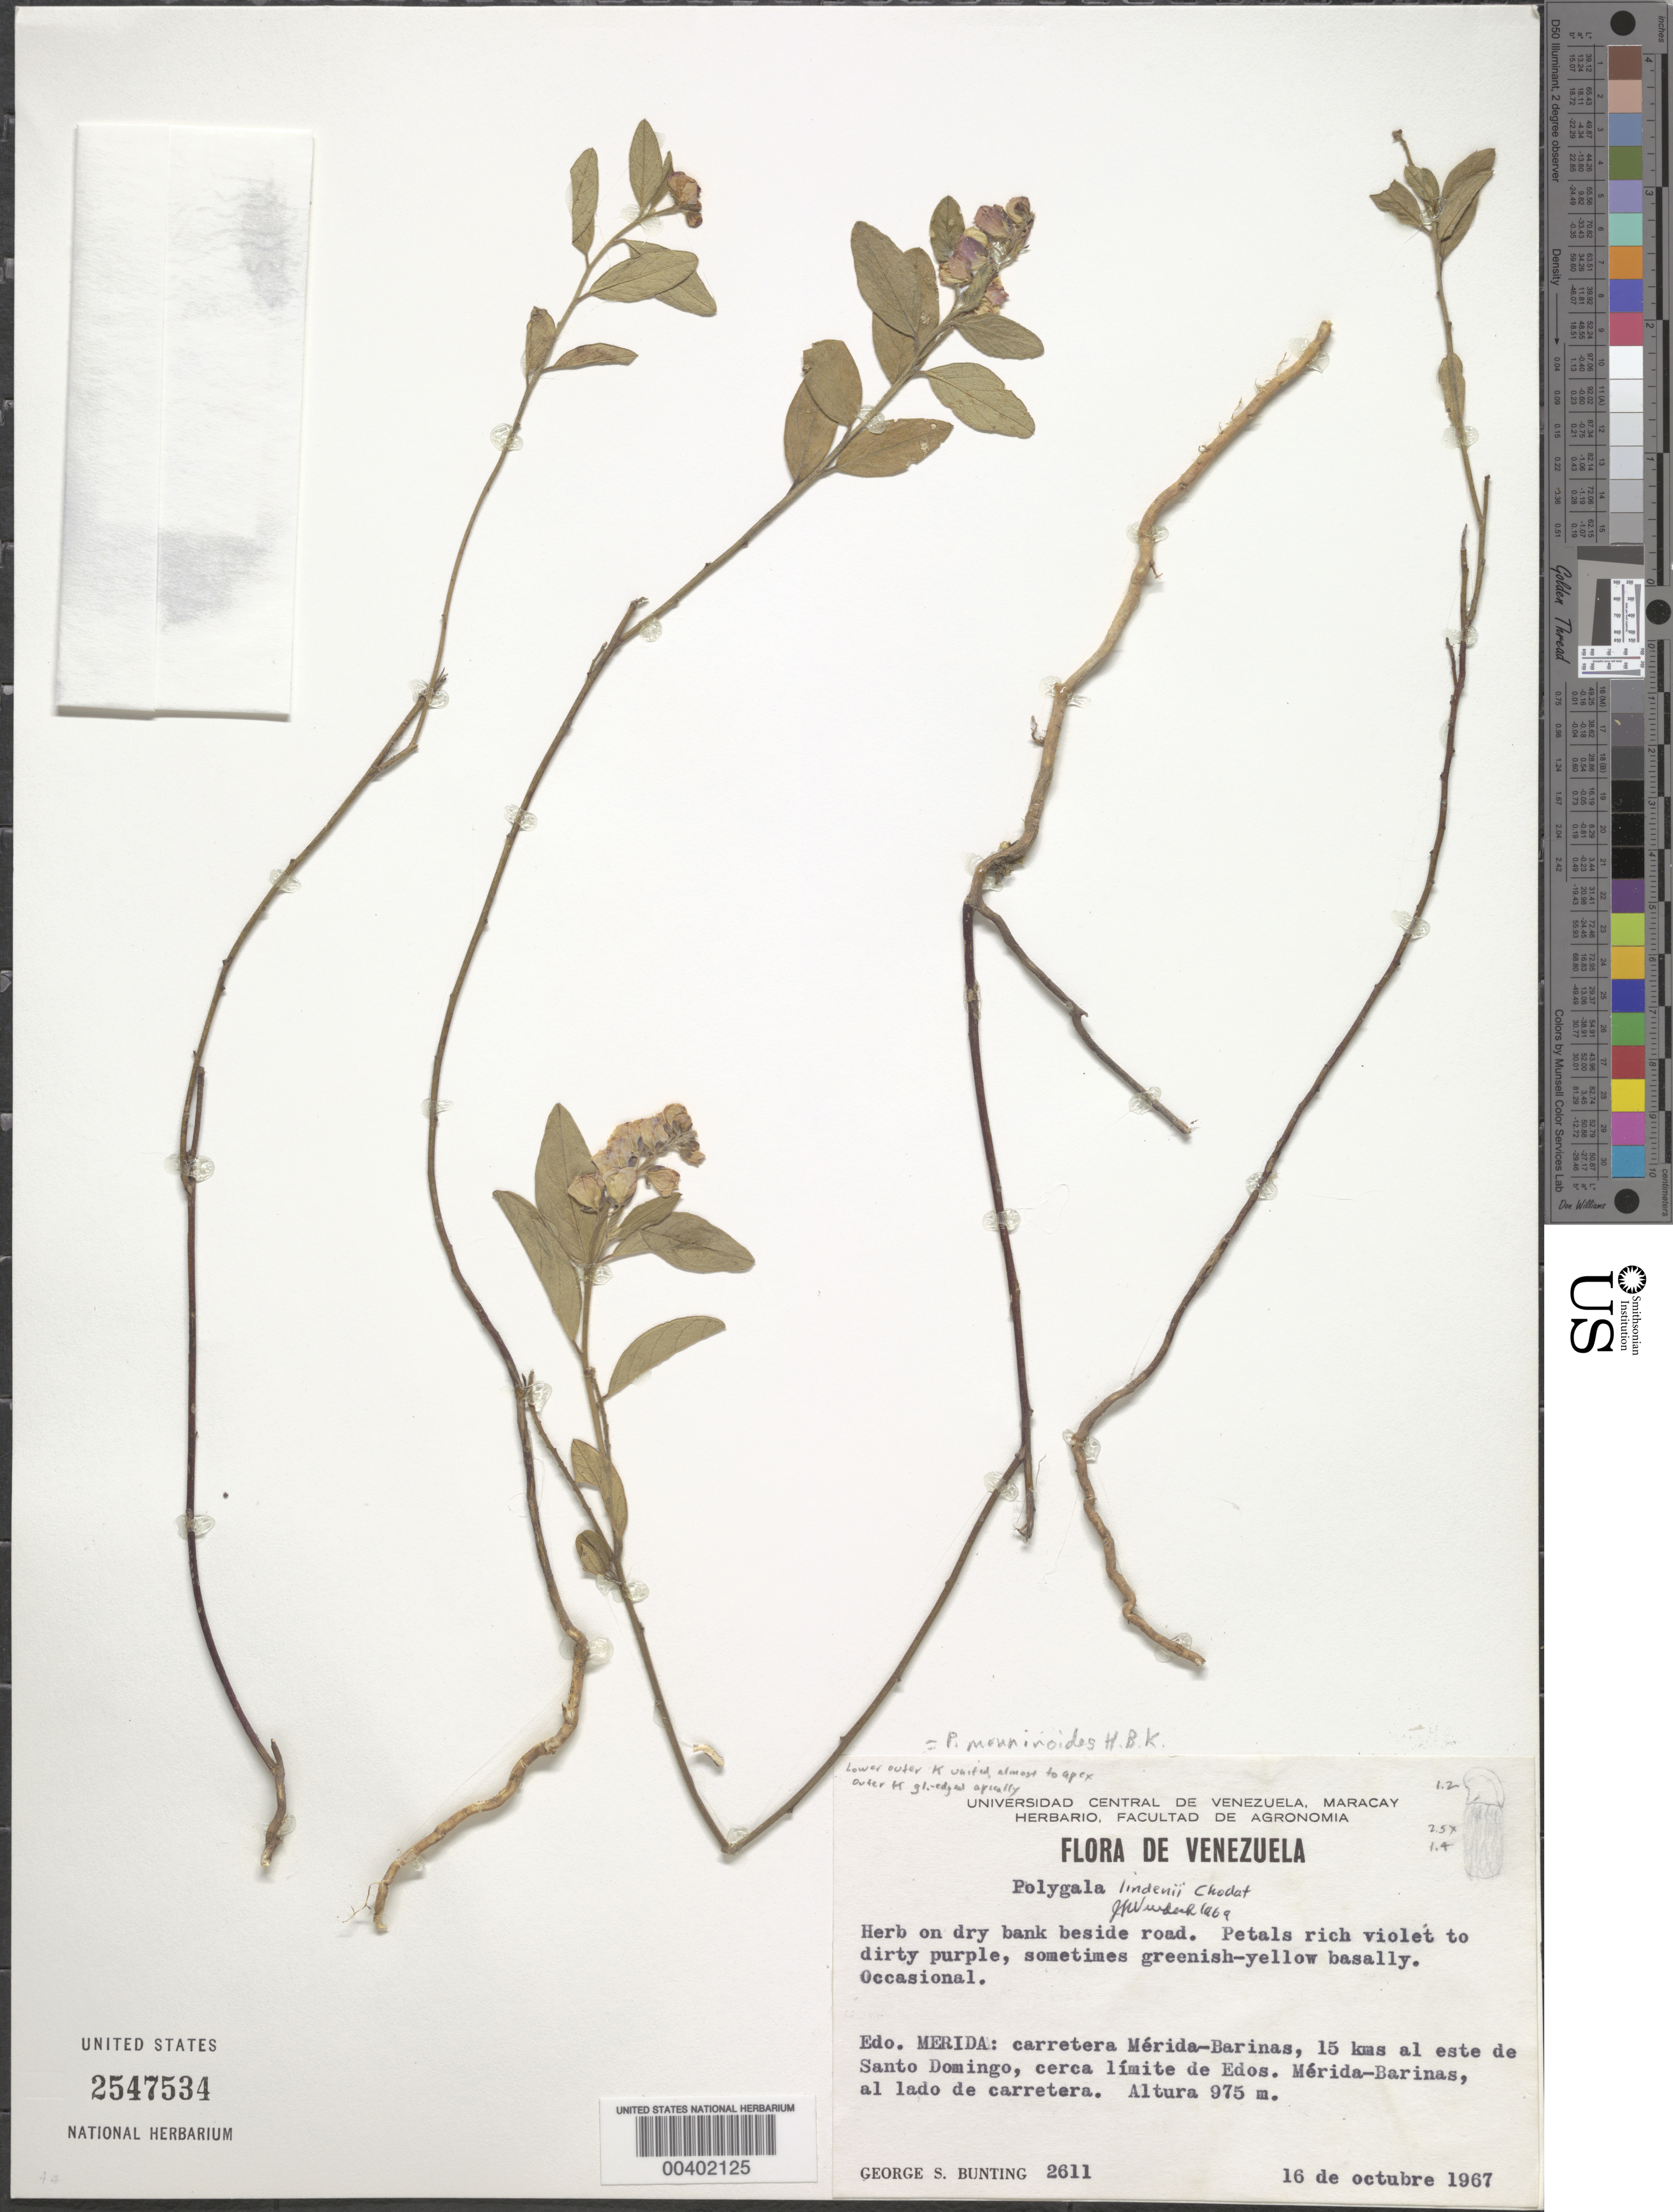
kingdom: Plantae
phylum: Tracheophyta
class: Magnoliopsida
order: Fabales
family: Polygalaceae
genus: Asemeia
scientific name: Asemeia monninoides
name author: (Kunth) J.F.B. Pastore & J.R. Abbott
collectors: G. S. Bunting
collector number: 2611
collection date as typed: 16 Oct 1967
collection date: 1967-10-16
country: Venezuela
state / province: Mérida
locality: Carretera Mérida-Barinas, 15 km al este de Santo Domingo, cerca límite de Edos. Mérida-Barinas, al lada de carretera.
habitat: Dry bank beside road.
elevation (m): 975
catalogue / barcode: US 2547534